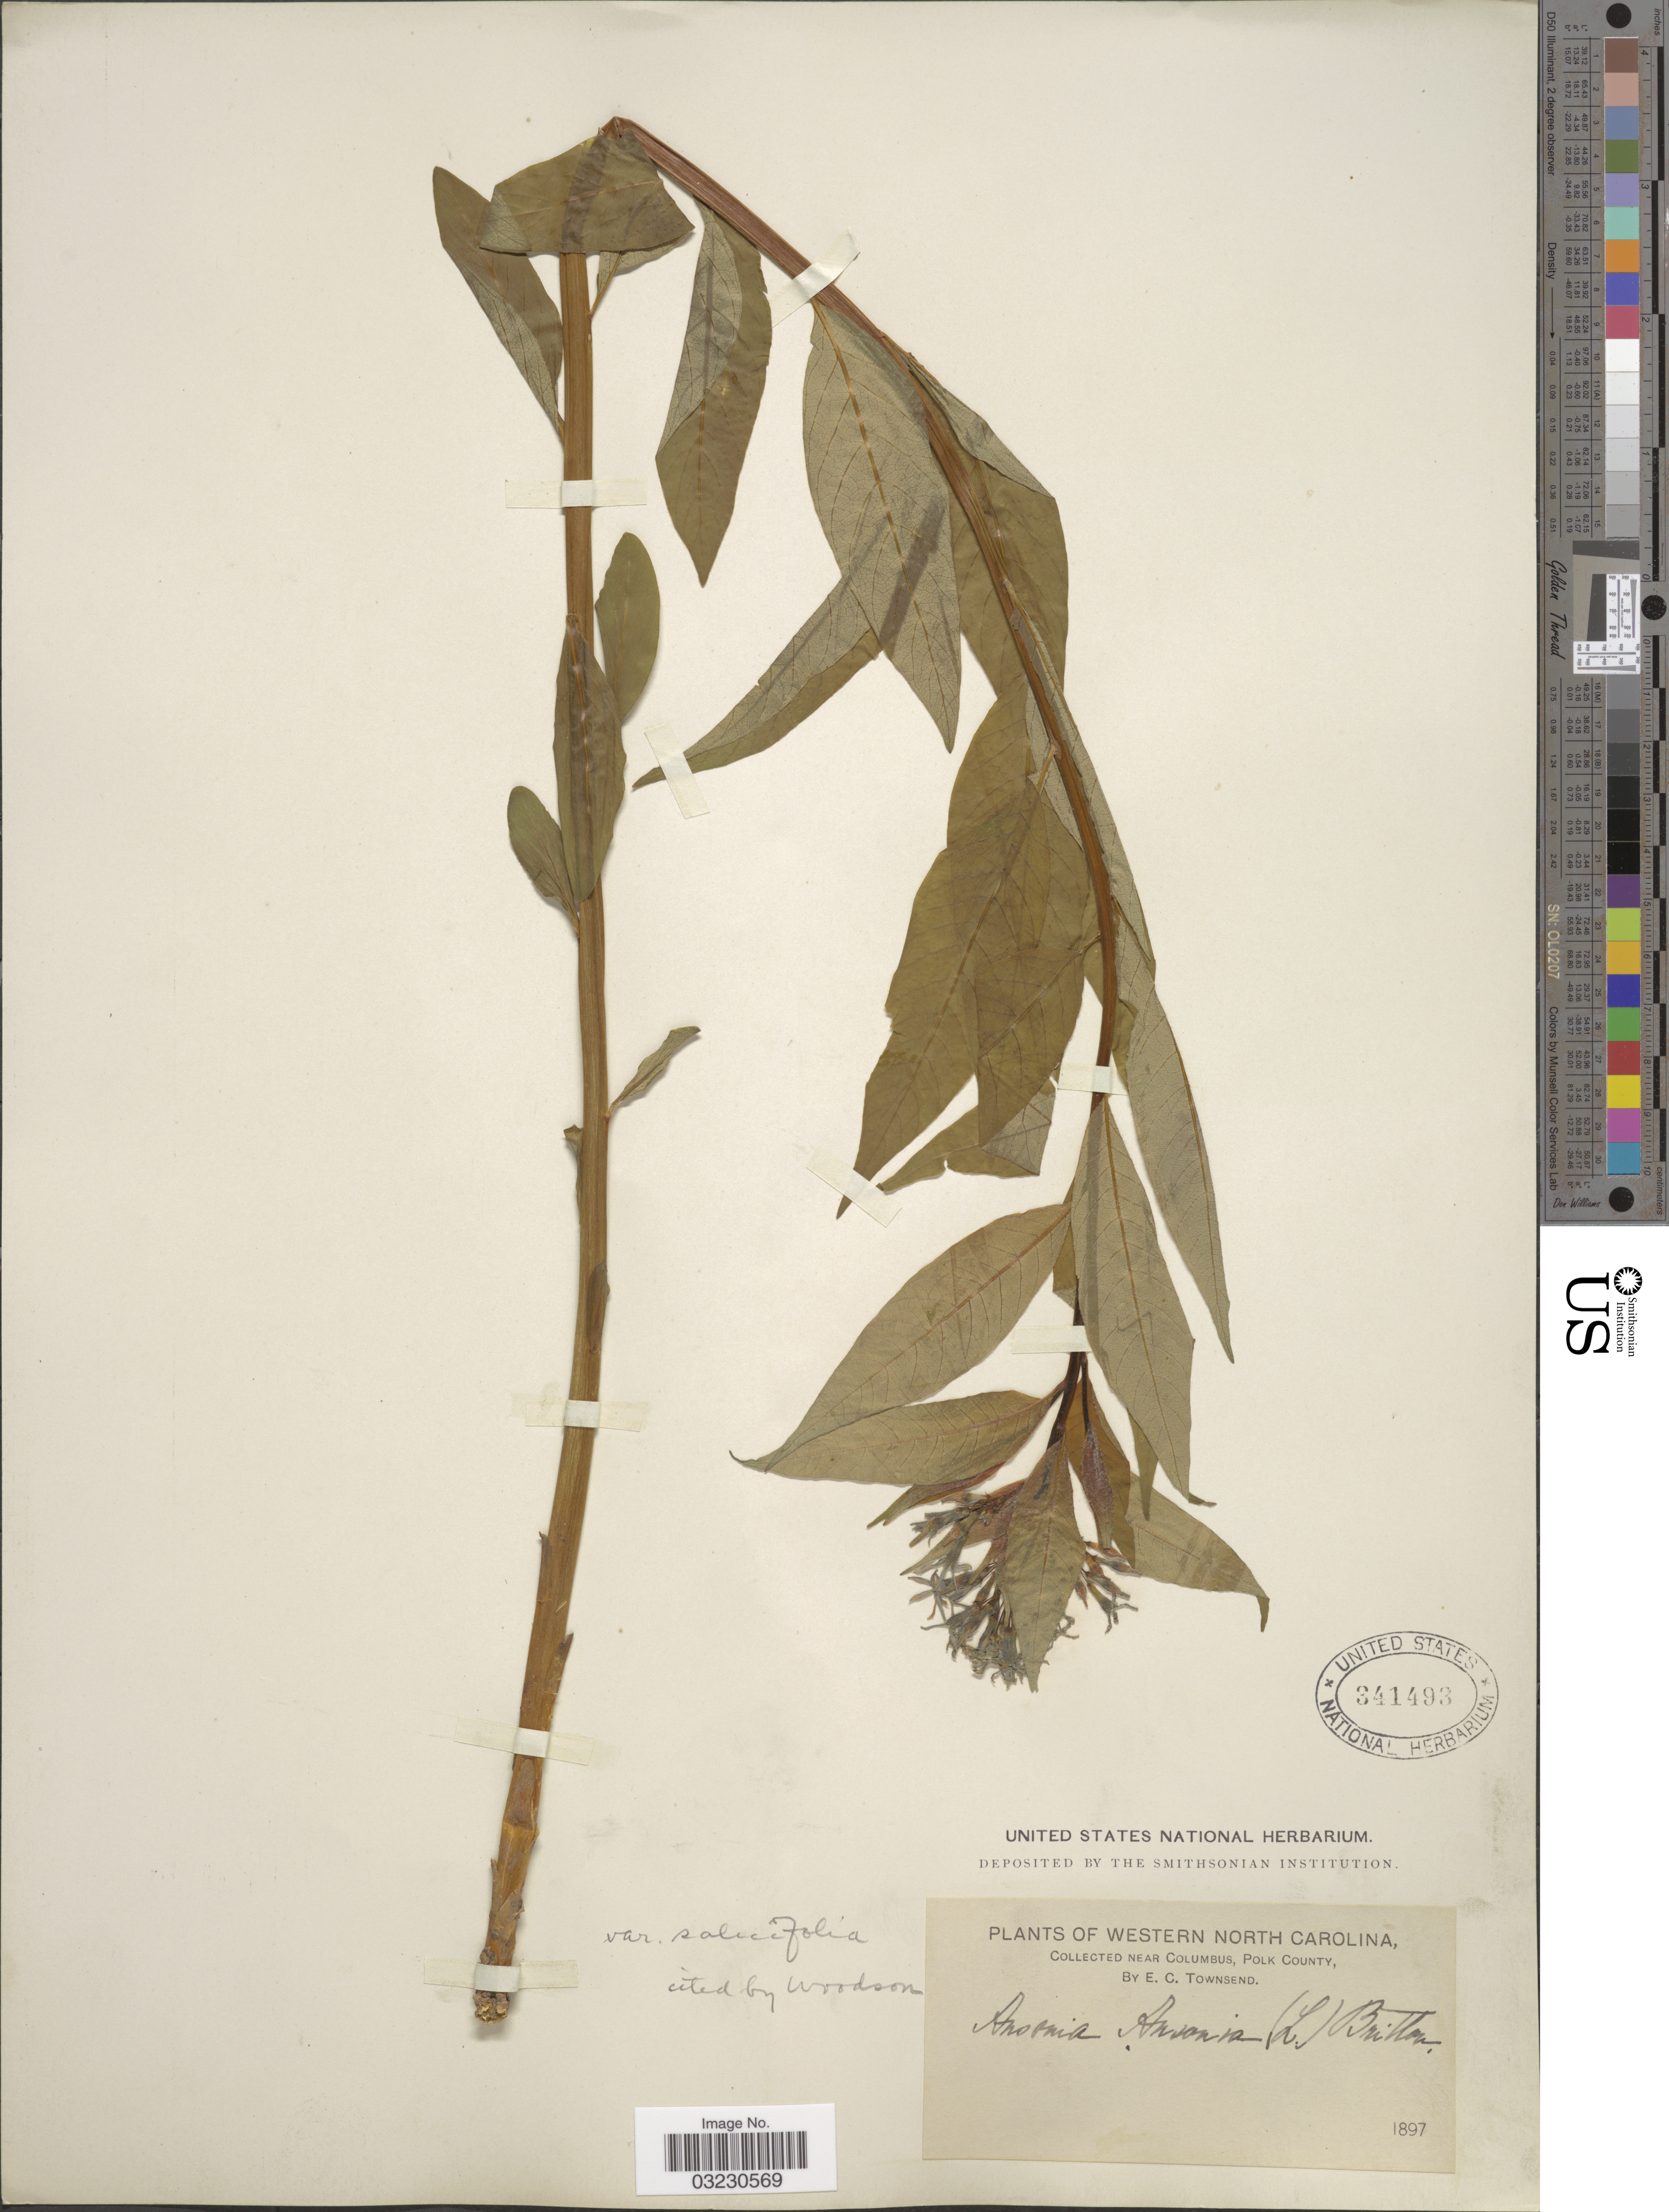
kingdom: Plantae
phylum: Tracheophyta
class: Magnoliopsida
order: Gentianales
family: Apocynaceae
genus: Amsonia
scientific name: Amsonia tabernaemontana var. salicifolia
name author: (Pursh) Woodson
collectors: E. C. Townsend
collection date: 1897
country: United States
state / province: North Carolina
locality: Western North Carolina, near Columbus, Polk County.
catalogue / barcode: US 341493